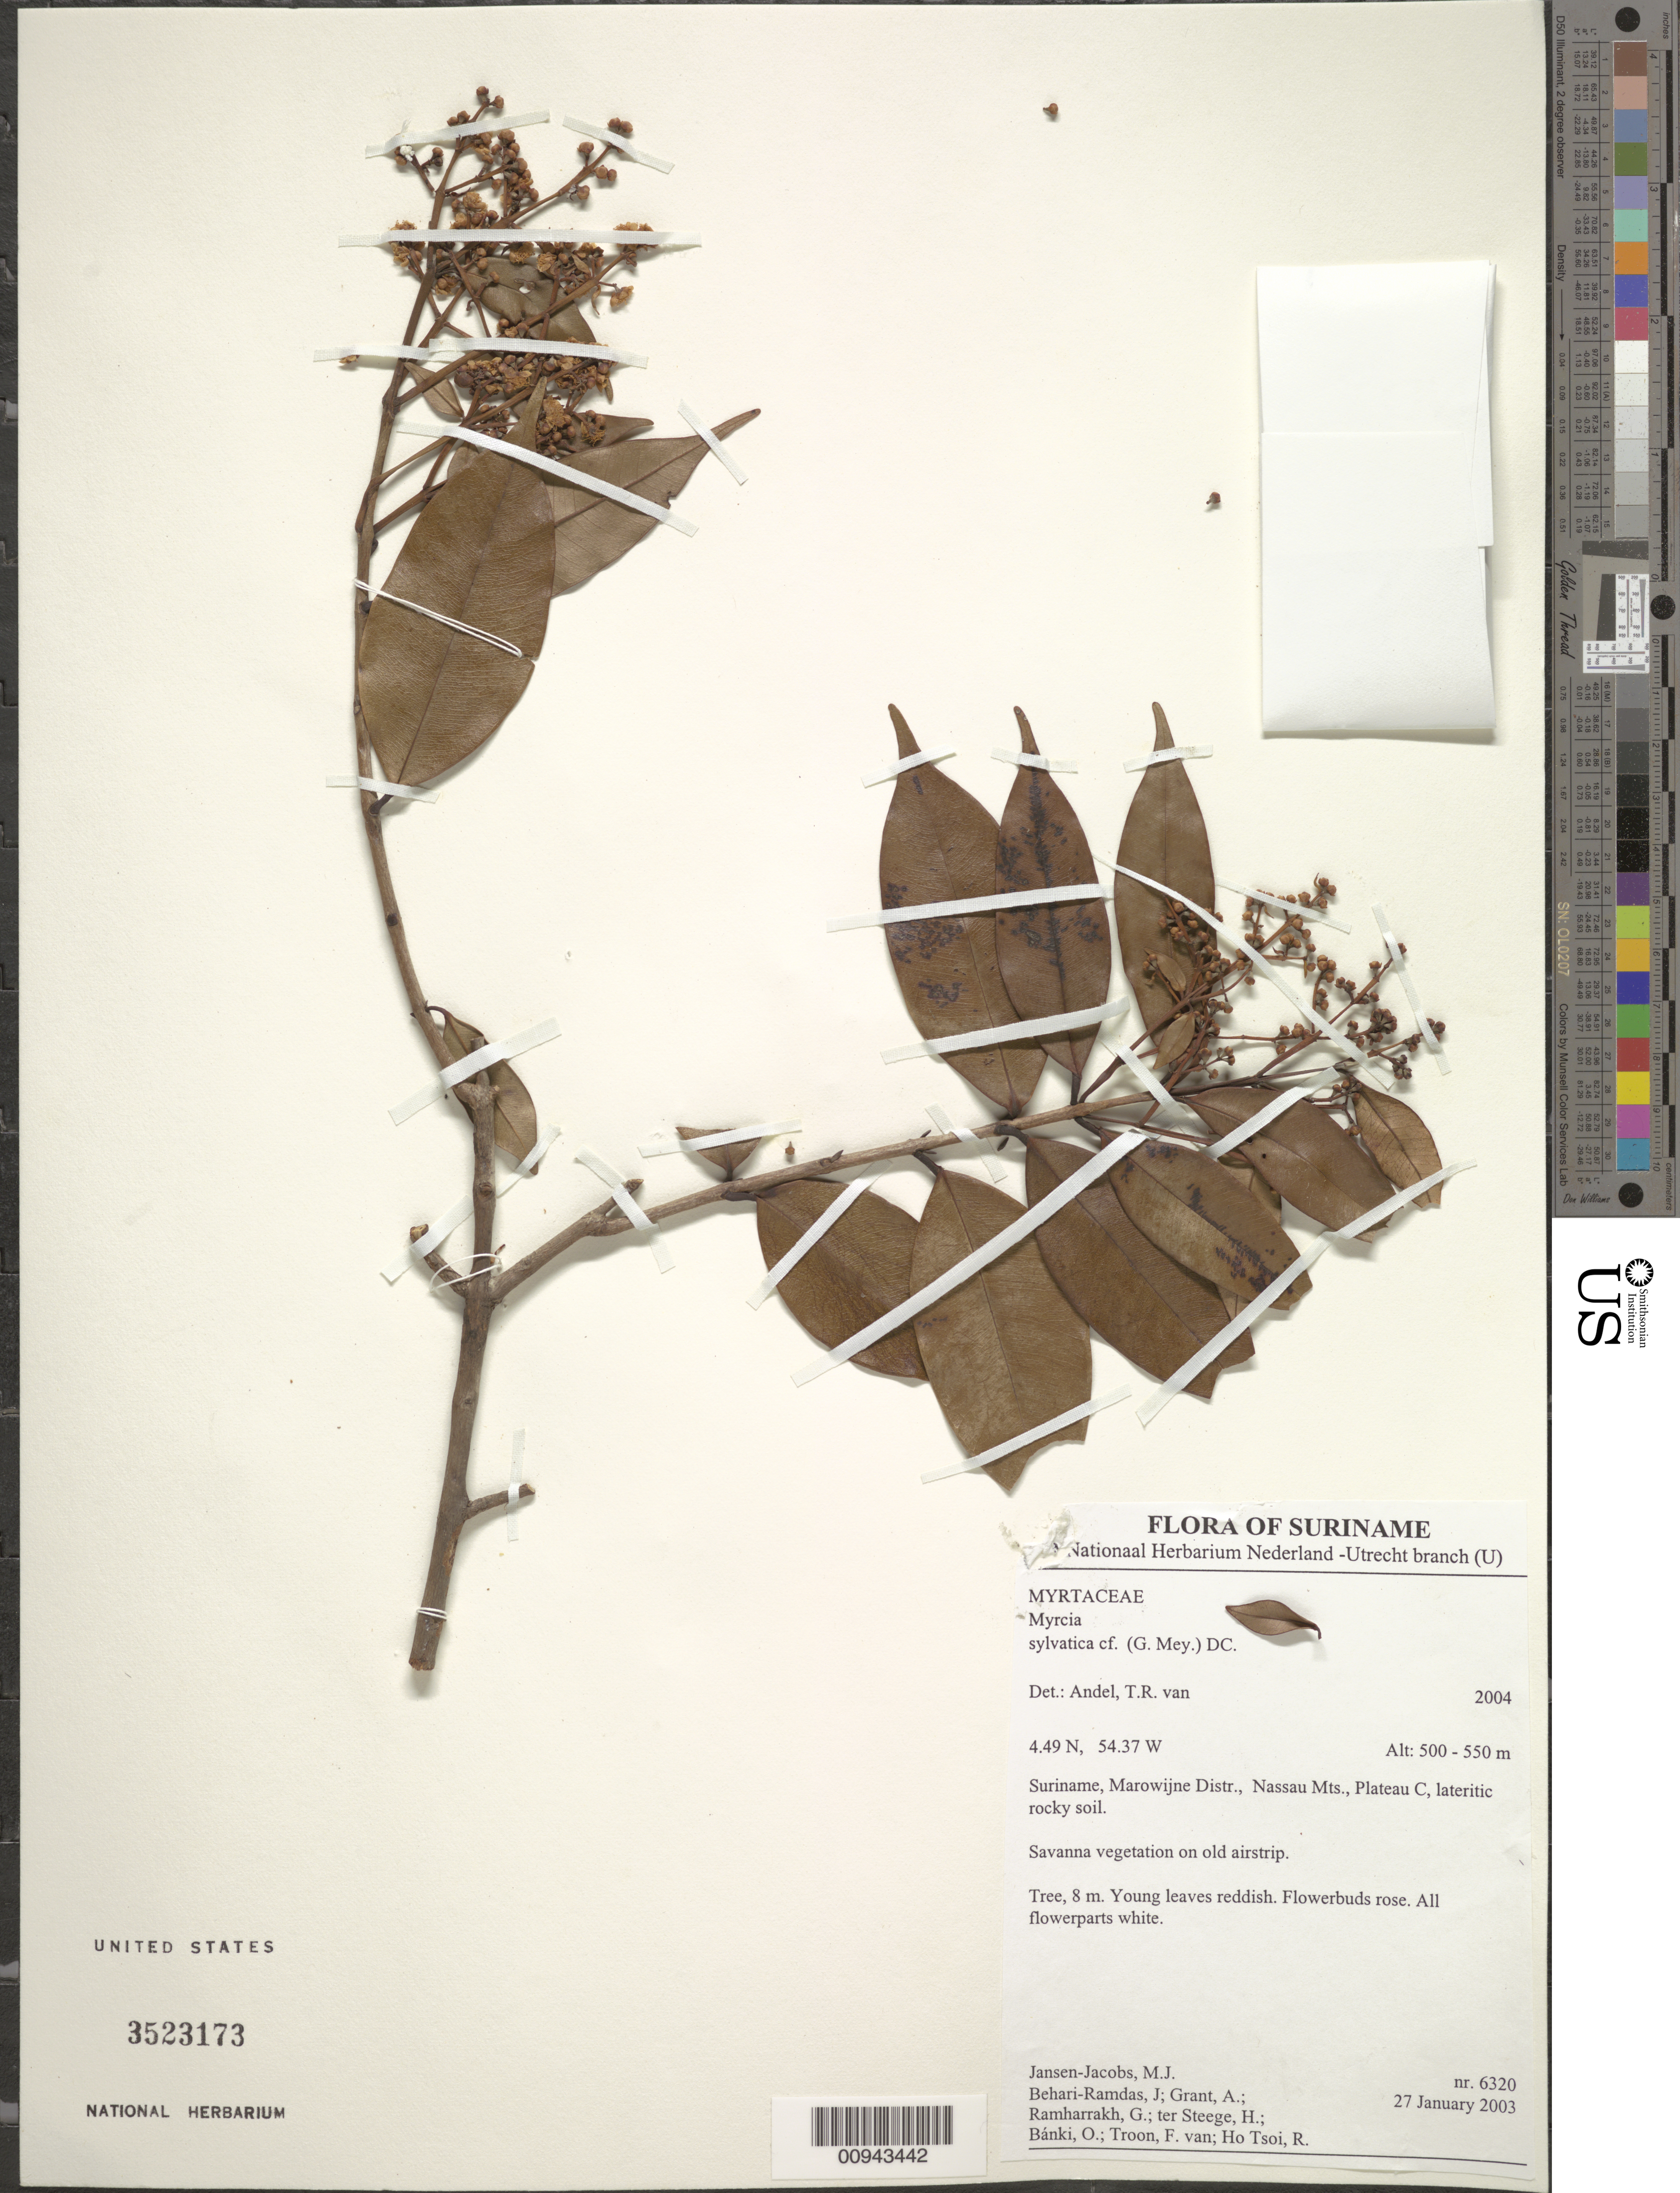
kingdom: Plantae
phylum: Tracheophyta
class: Magnoliopsida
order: Myrtales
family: Myrtaceae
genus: Myrcia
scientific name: Myrcia sylvatica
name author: (G. Mey.) DC.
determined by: Andel, Tinde R. van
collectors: M. J. Jansen-Jacobs, J. Behari-Ramdas, A. Grant, G. Ramharrakh, H. ter Steege, O. Bánki, F. Van Troon & R. Ho Tsoi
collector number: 6320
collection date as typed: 27-Jan-03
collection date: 2003-01-27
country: Suriname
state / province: Marowijne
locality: Nassau Mts., Plateau C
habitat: Lateritic rocky soil. Savanna vegetation on old airstrip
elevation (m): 500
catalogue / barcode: US 3523173